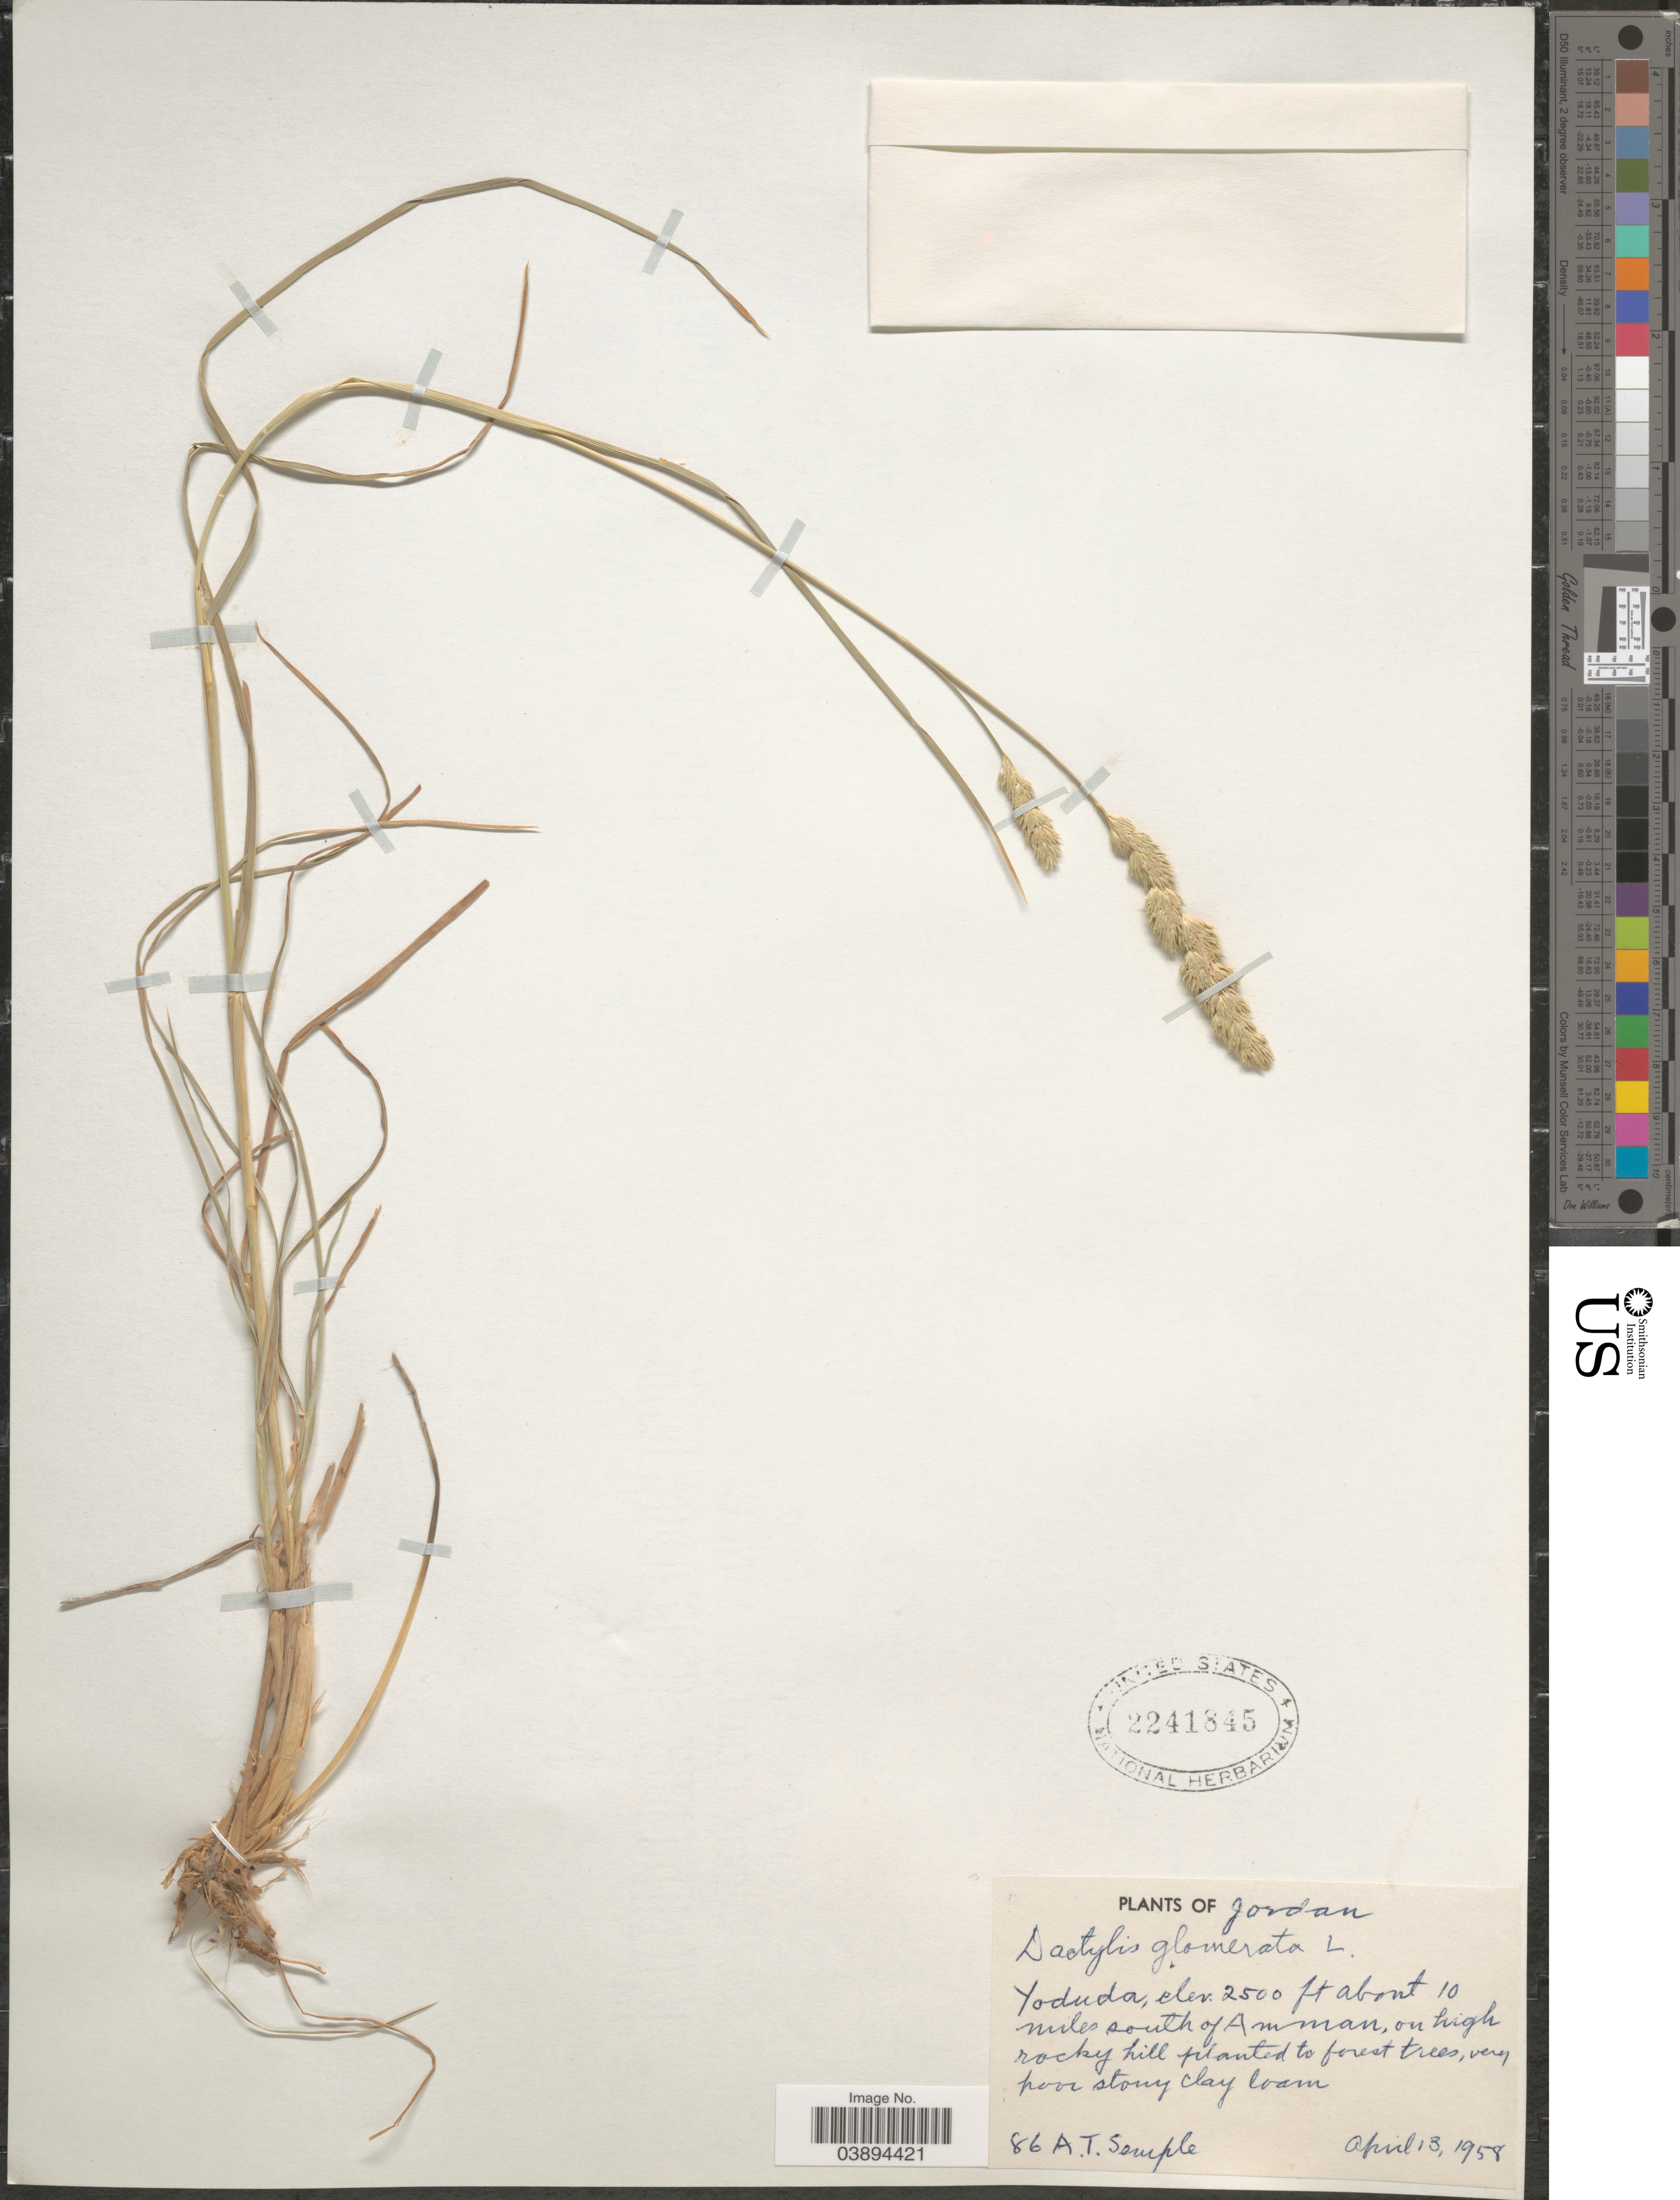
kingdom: Plantae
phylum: Tracheophyta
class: Liliopsida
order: Poales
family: Poaceae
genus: Dactylis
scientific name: Dactylis glomerata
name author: L.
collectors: A. Semple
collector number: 86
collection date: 1958-04-13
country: Jordan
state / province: Amman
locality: Yoduda, about 10 miles south of Amman, on high rocky hill planted to forest trees.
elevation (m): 762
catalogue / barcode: US 2241845